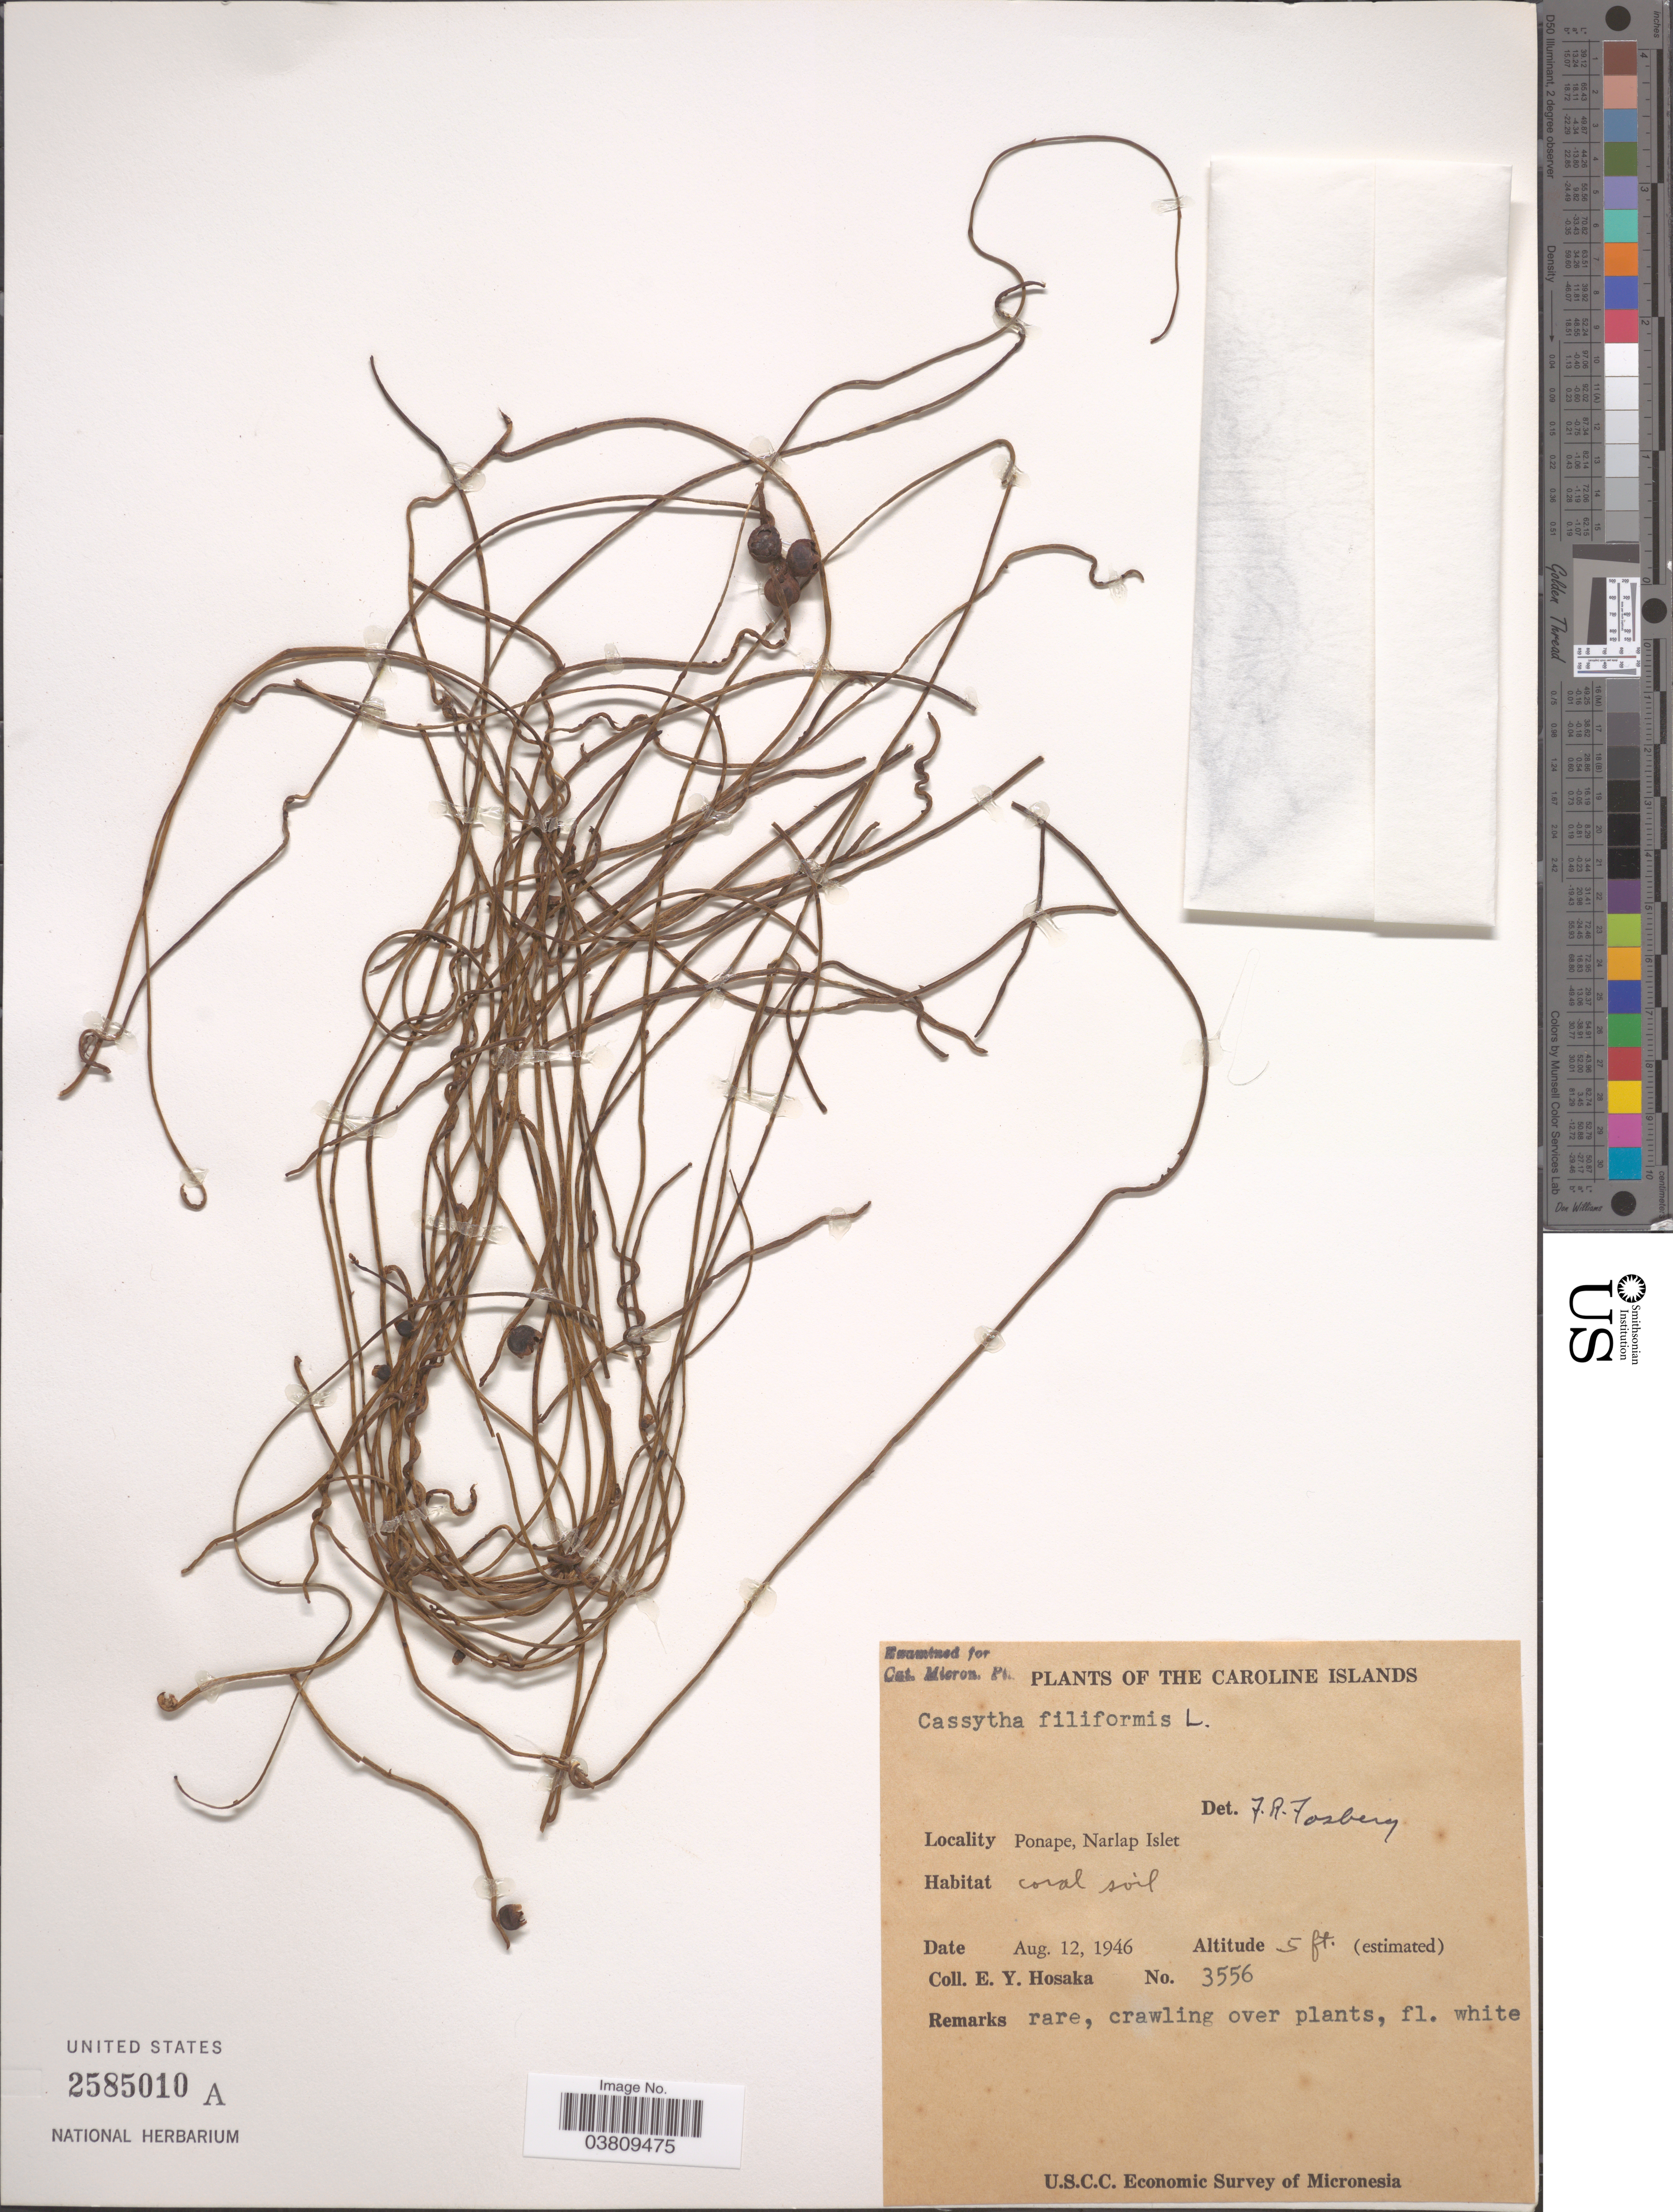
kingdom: Plantae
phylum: Tracheophyta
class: Magnoliopsida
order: Laurales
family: Lauraceae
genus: Cassytha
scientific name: Cassytha filiformis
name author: L.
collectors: E. Y. Hosaka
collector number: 3556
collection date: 1946-08-12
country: Micronesia, Federated States of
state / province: Pohnpei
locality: The Caroline Islands. Ponape, Narlap Islet.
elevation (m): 2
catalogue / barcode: US 2585010A